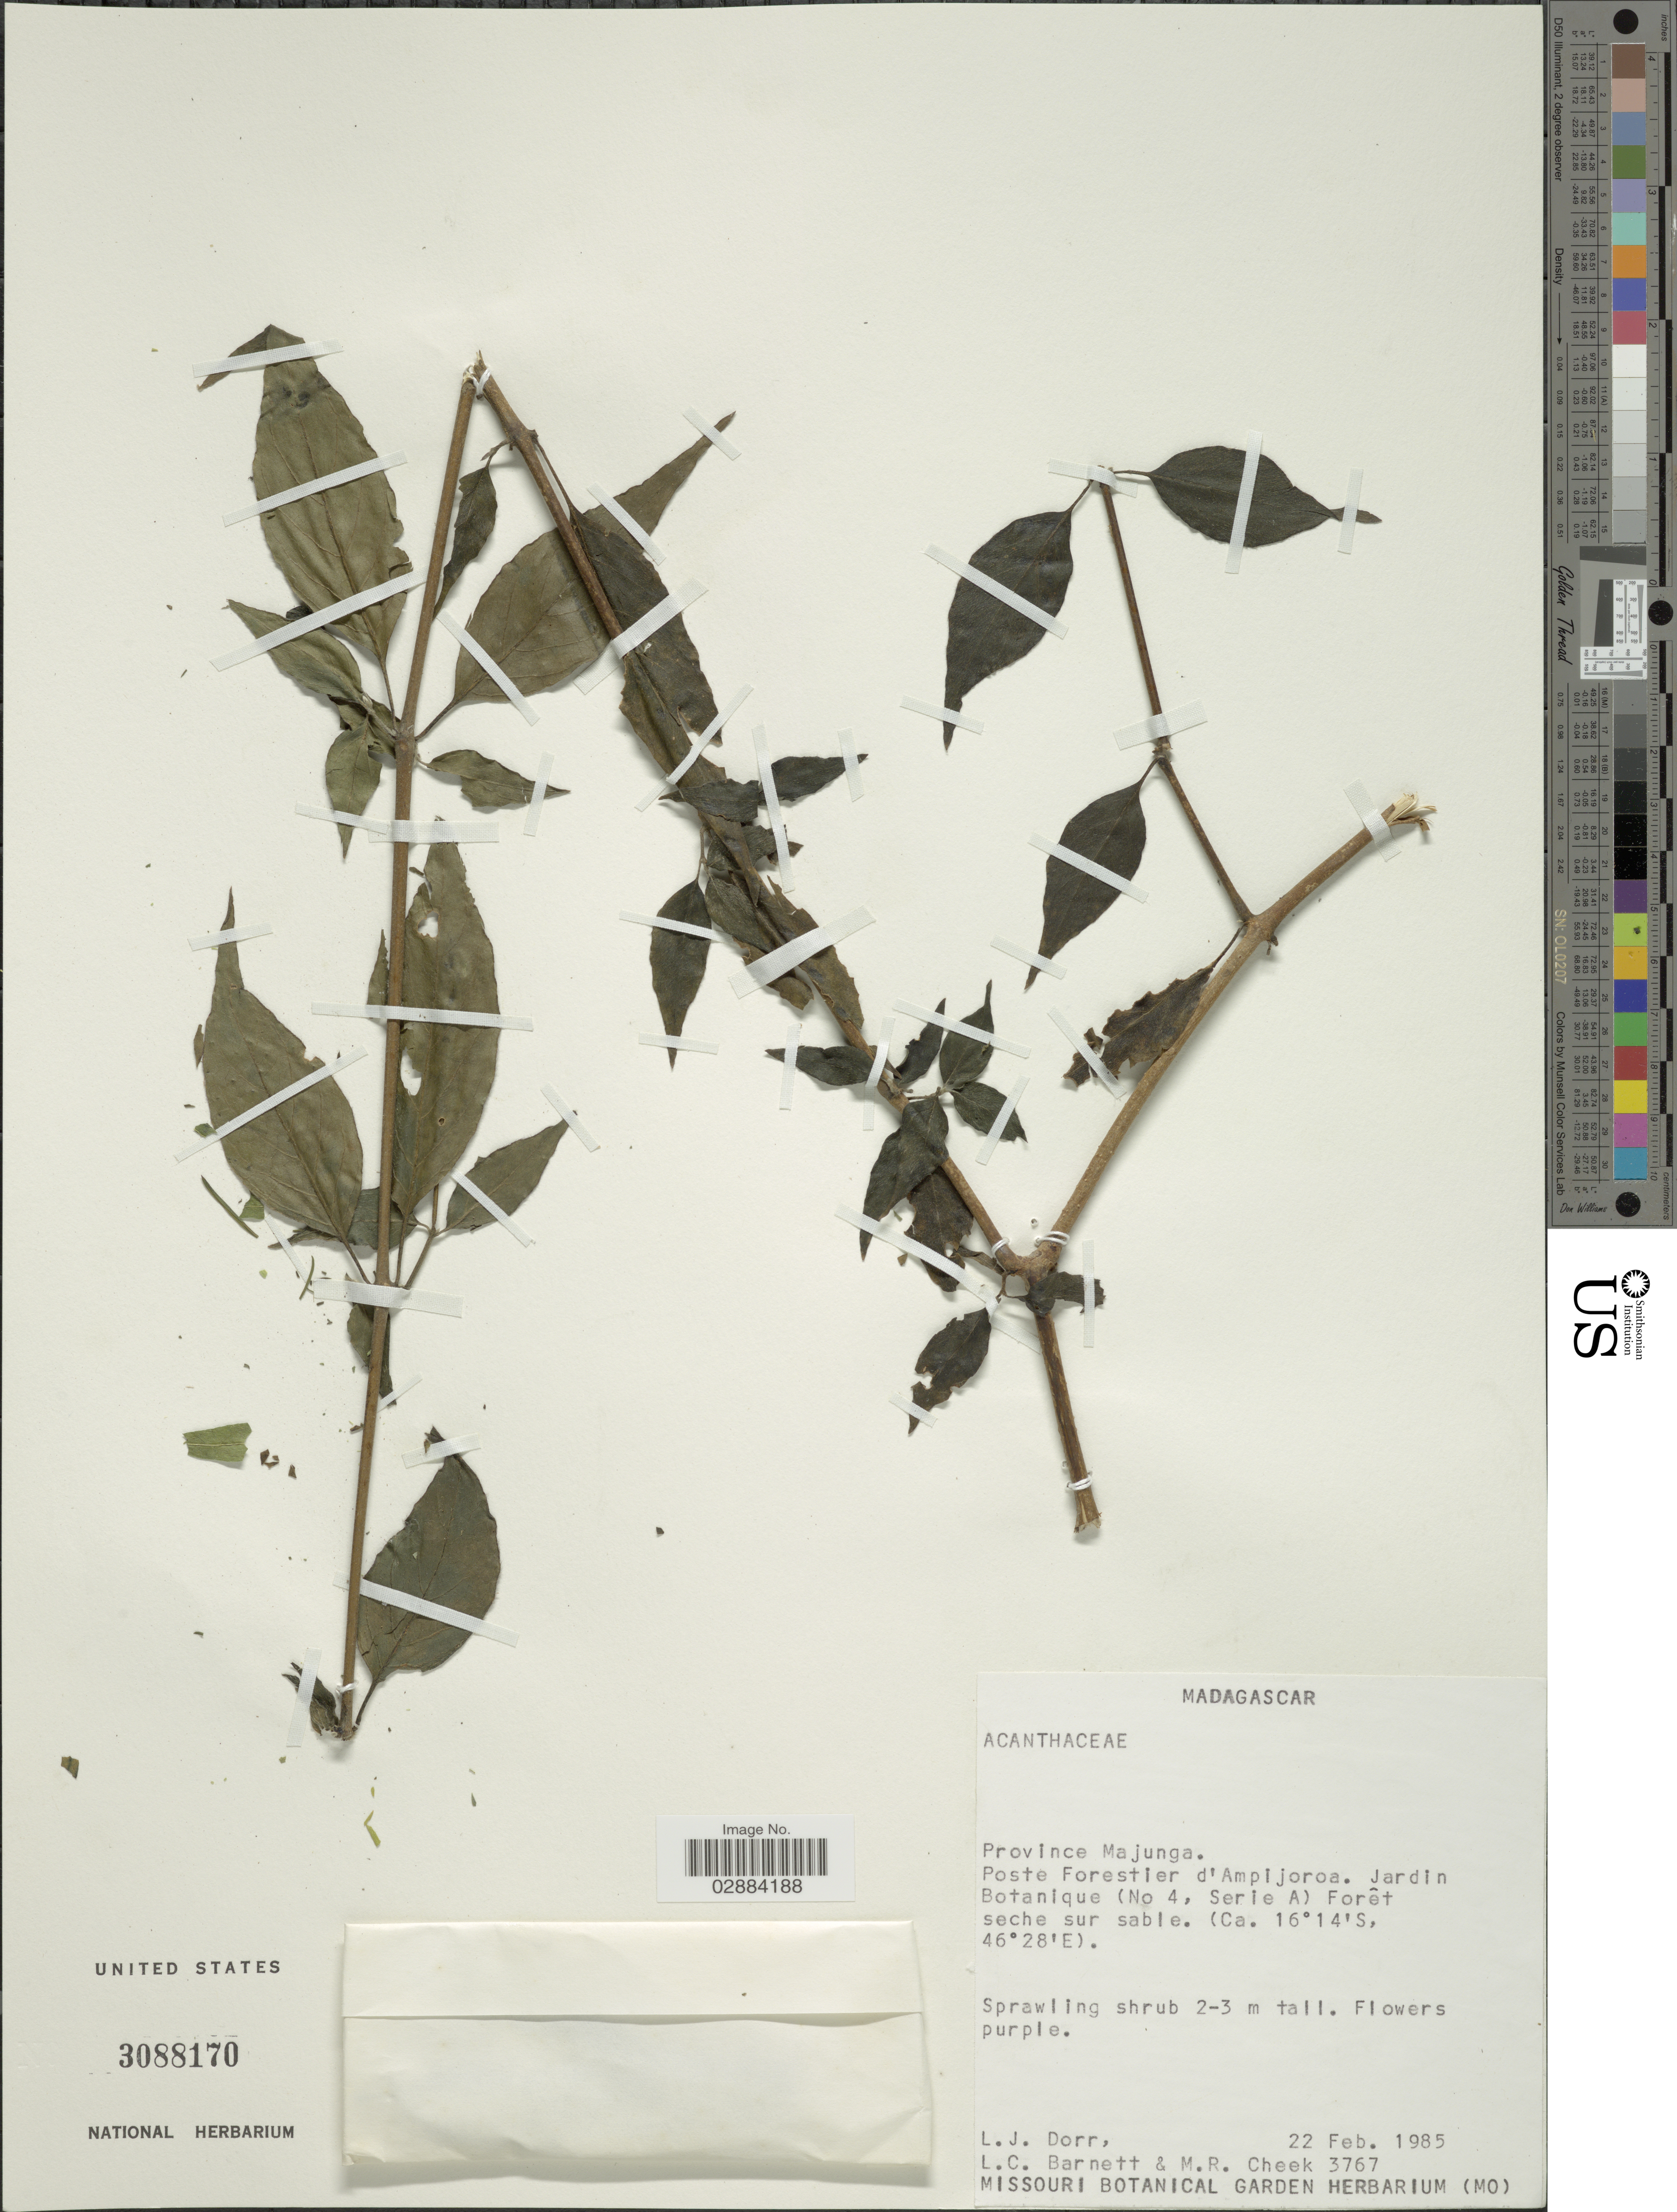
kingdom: Plantae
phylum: Tracheophyta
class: Magnoliopsida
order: Lamiales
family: Acanthaceae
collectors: L. J. Dorr, L. C. Barnett & M. Cheek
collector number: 3767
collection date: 1985-02-22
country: Madagascar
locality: Province Majunga. Poste Forestier d'Ampijoroa. Jardin Botanique (No 4, Serie A).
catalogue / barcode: US 3088170